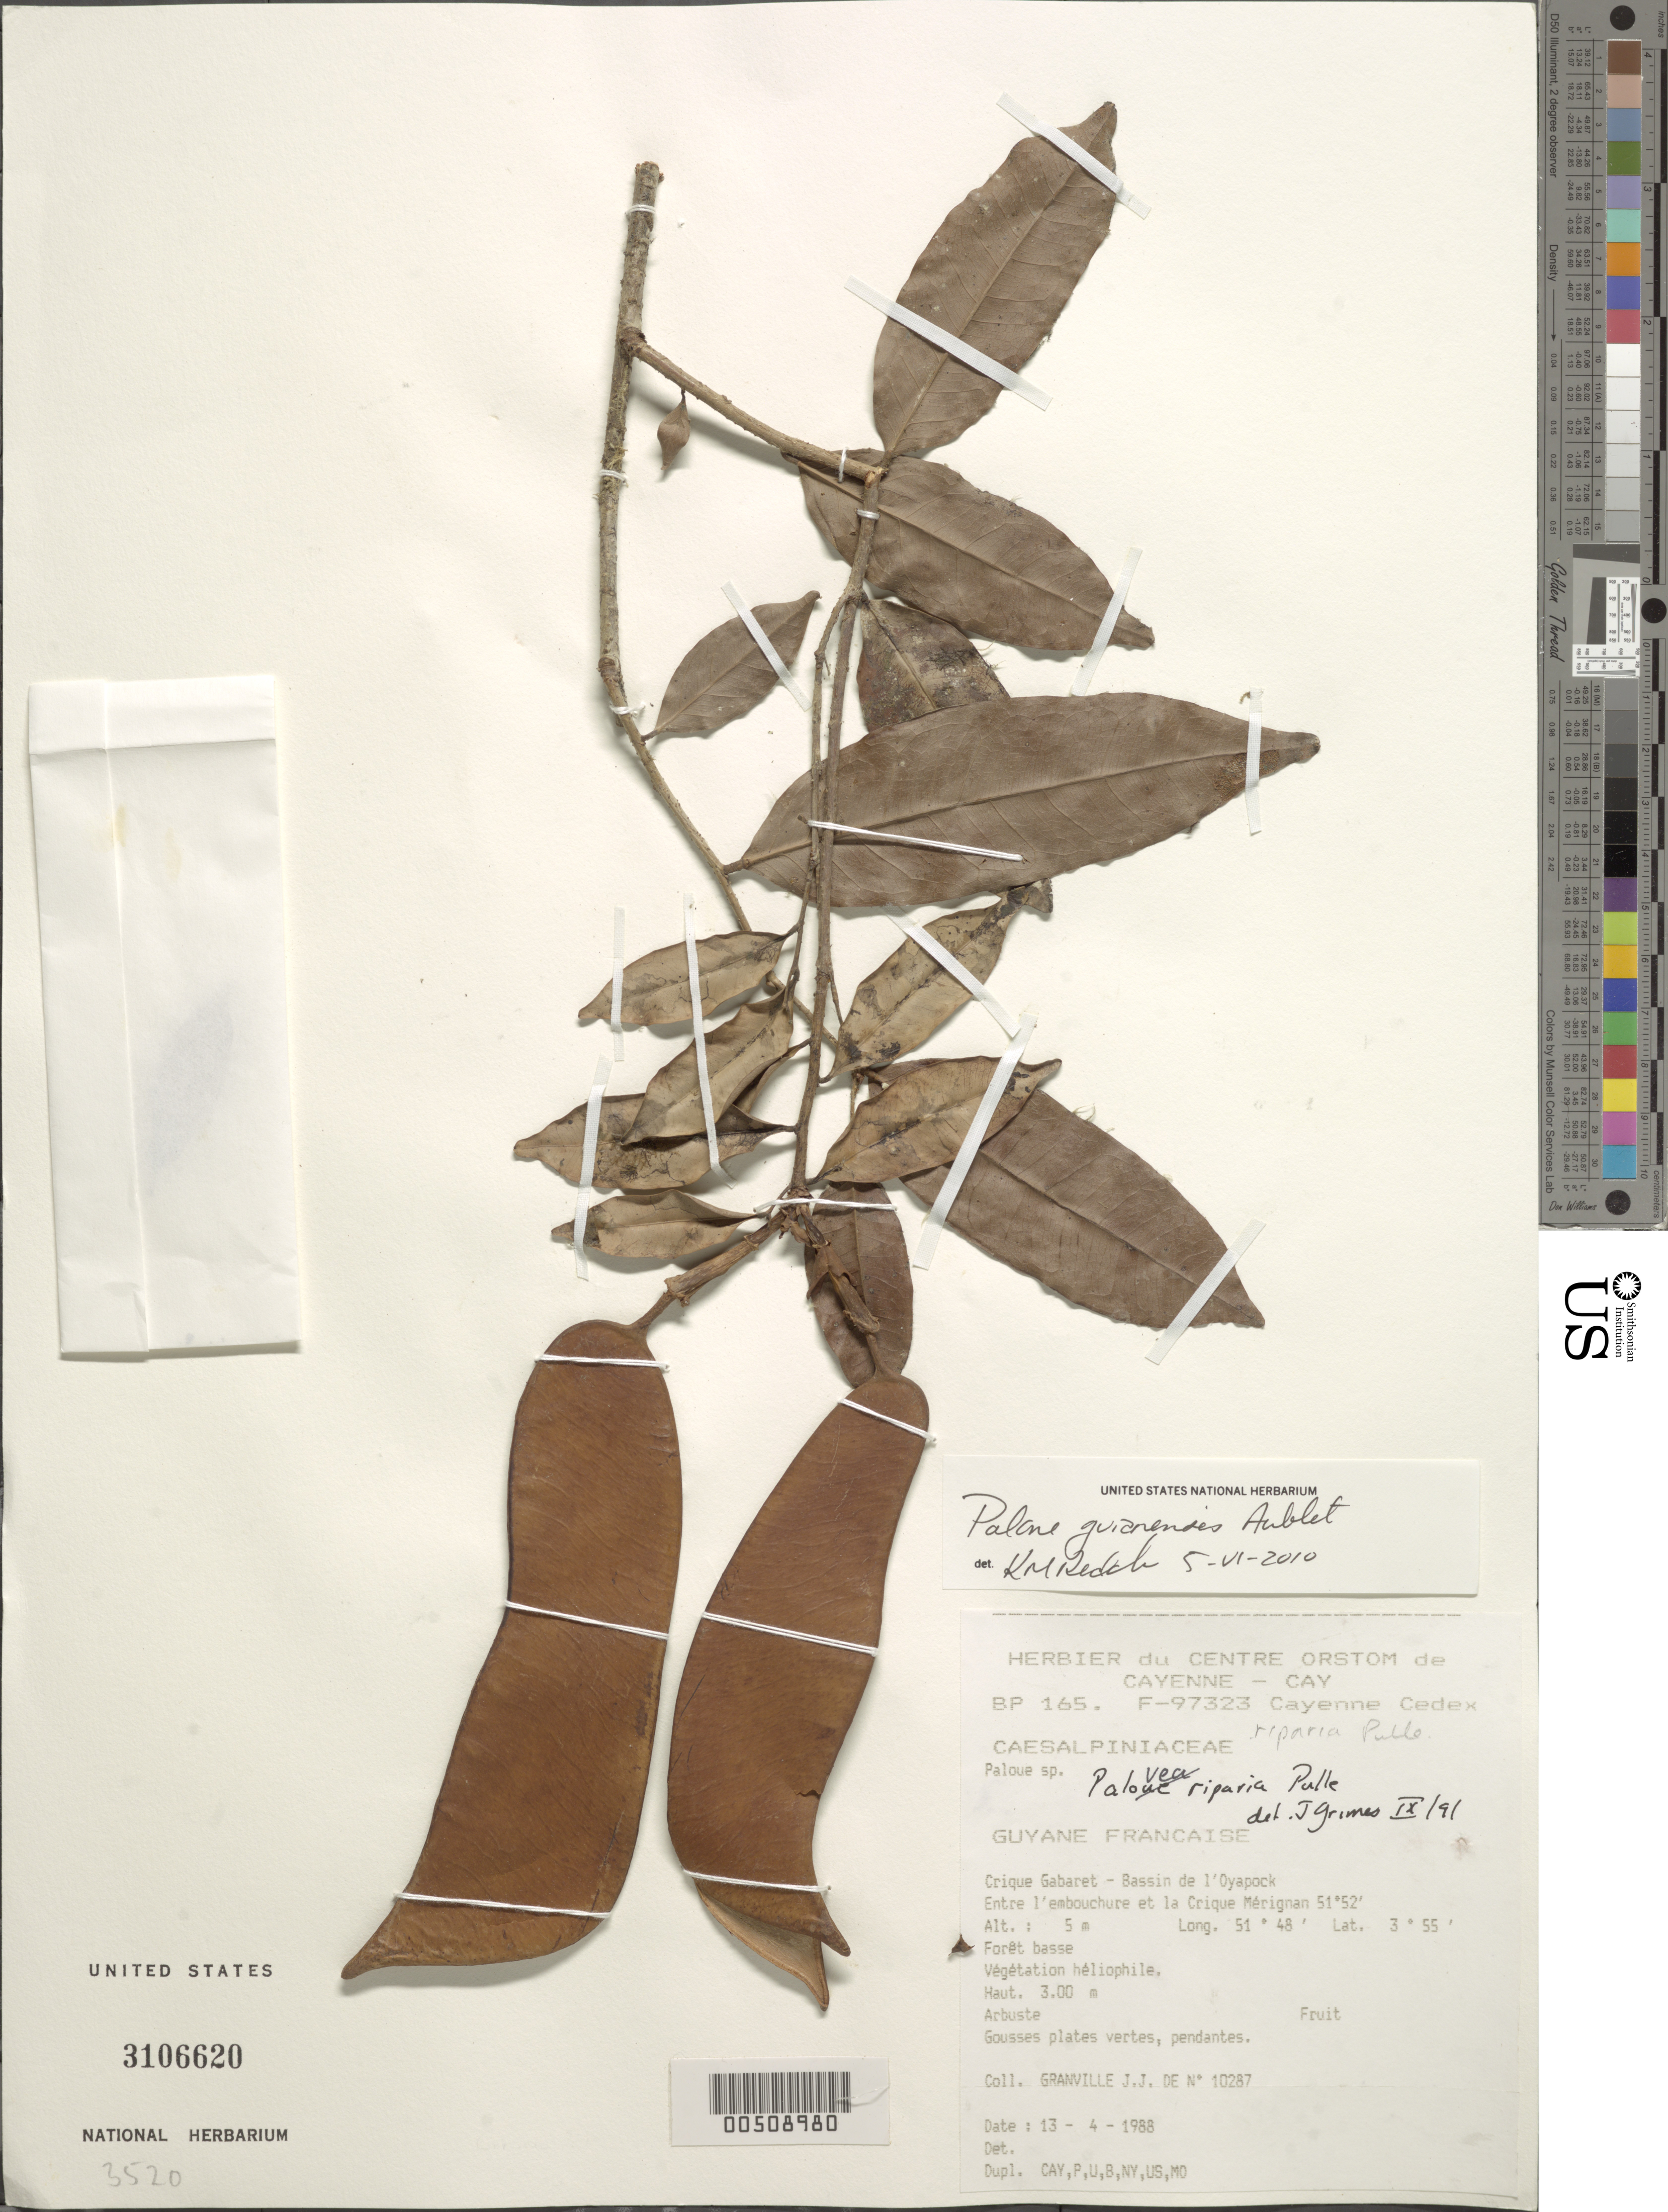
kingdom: Plantae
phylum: Tracheophyta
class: Magnoliopsida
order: Fabales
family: Fabaceae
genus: Paloue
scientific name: Paloue guianensis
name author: Aubl.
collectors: J.-J. de Granville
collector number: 10287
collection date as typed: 13 Apr 1988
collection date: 1988-04-13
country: French Guiana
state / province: Cayenne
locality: Crique gabaret - bassin de l'oyapock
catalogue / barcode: US 3106620